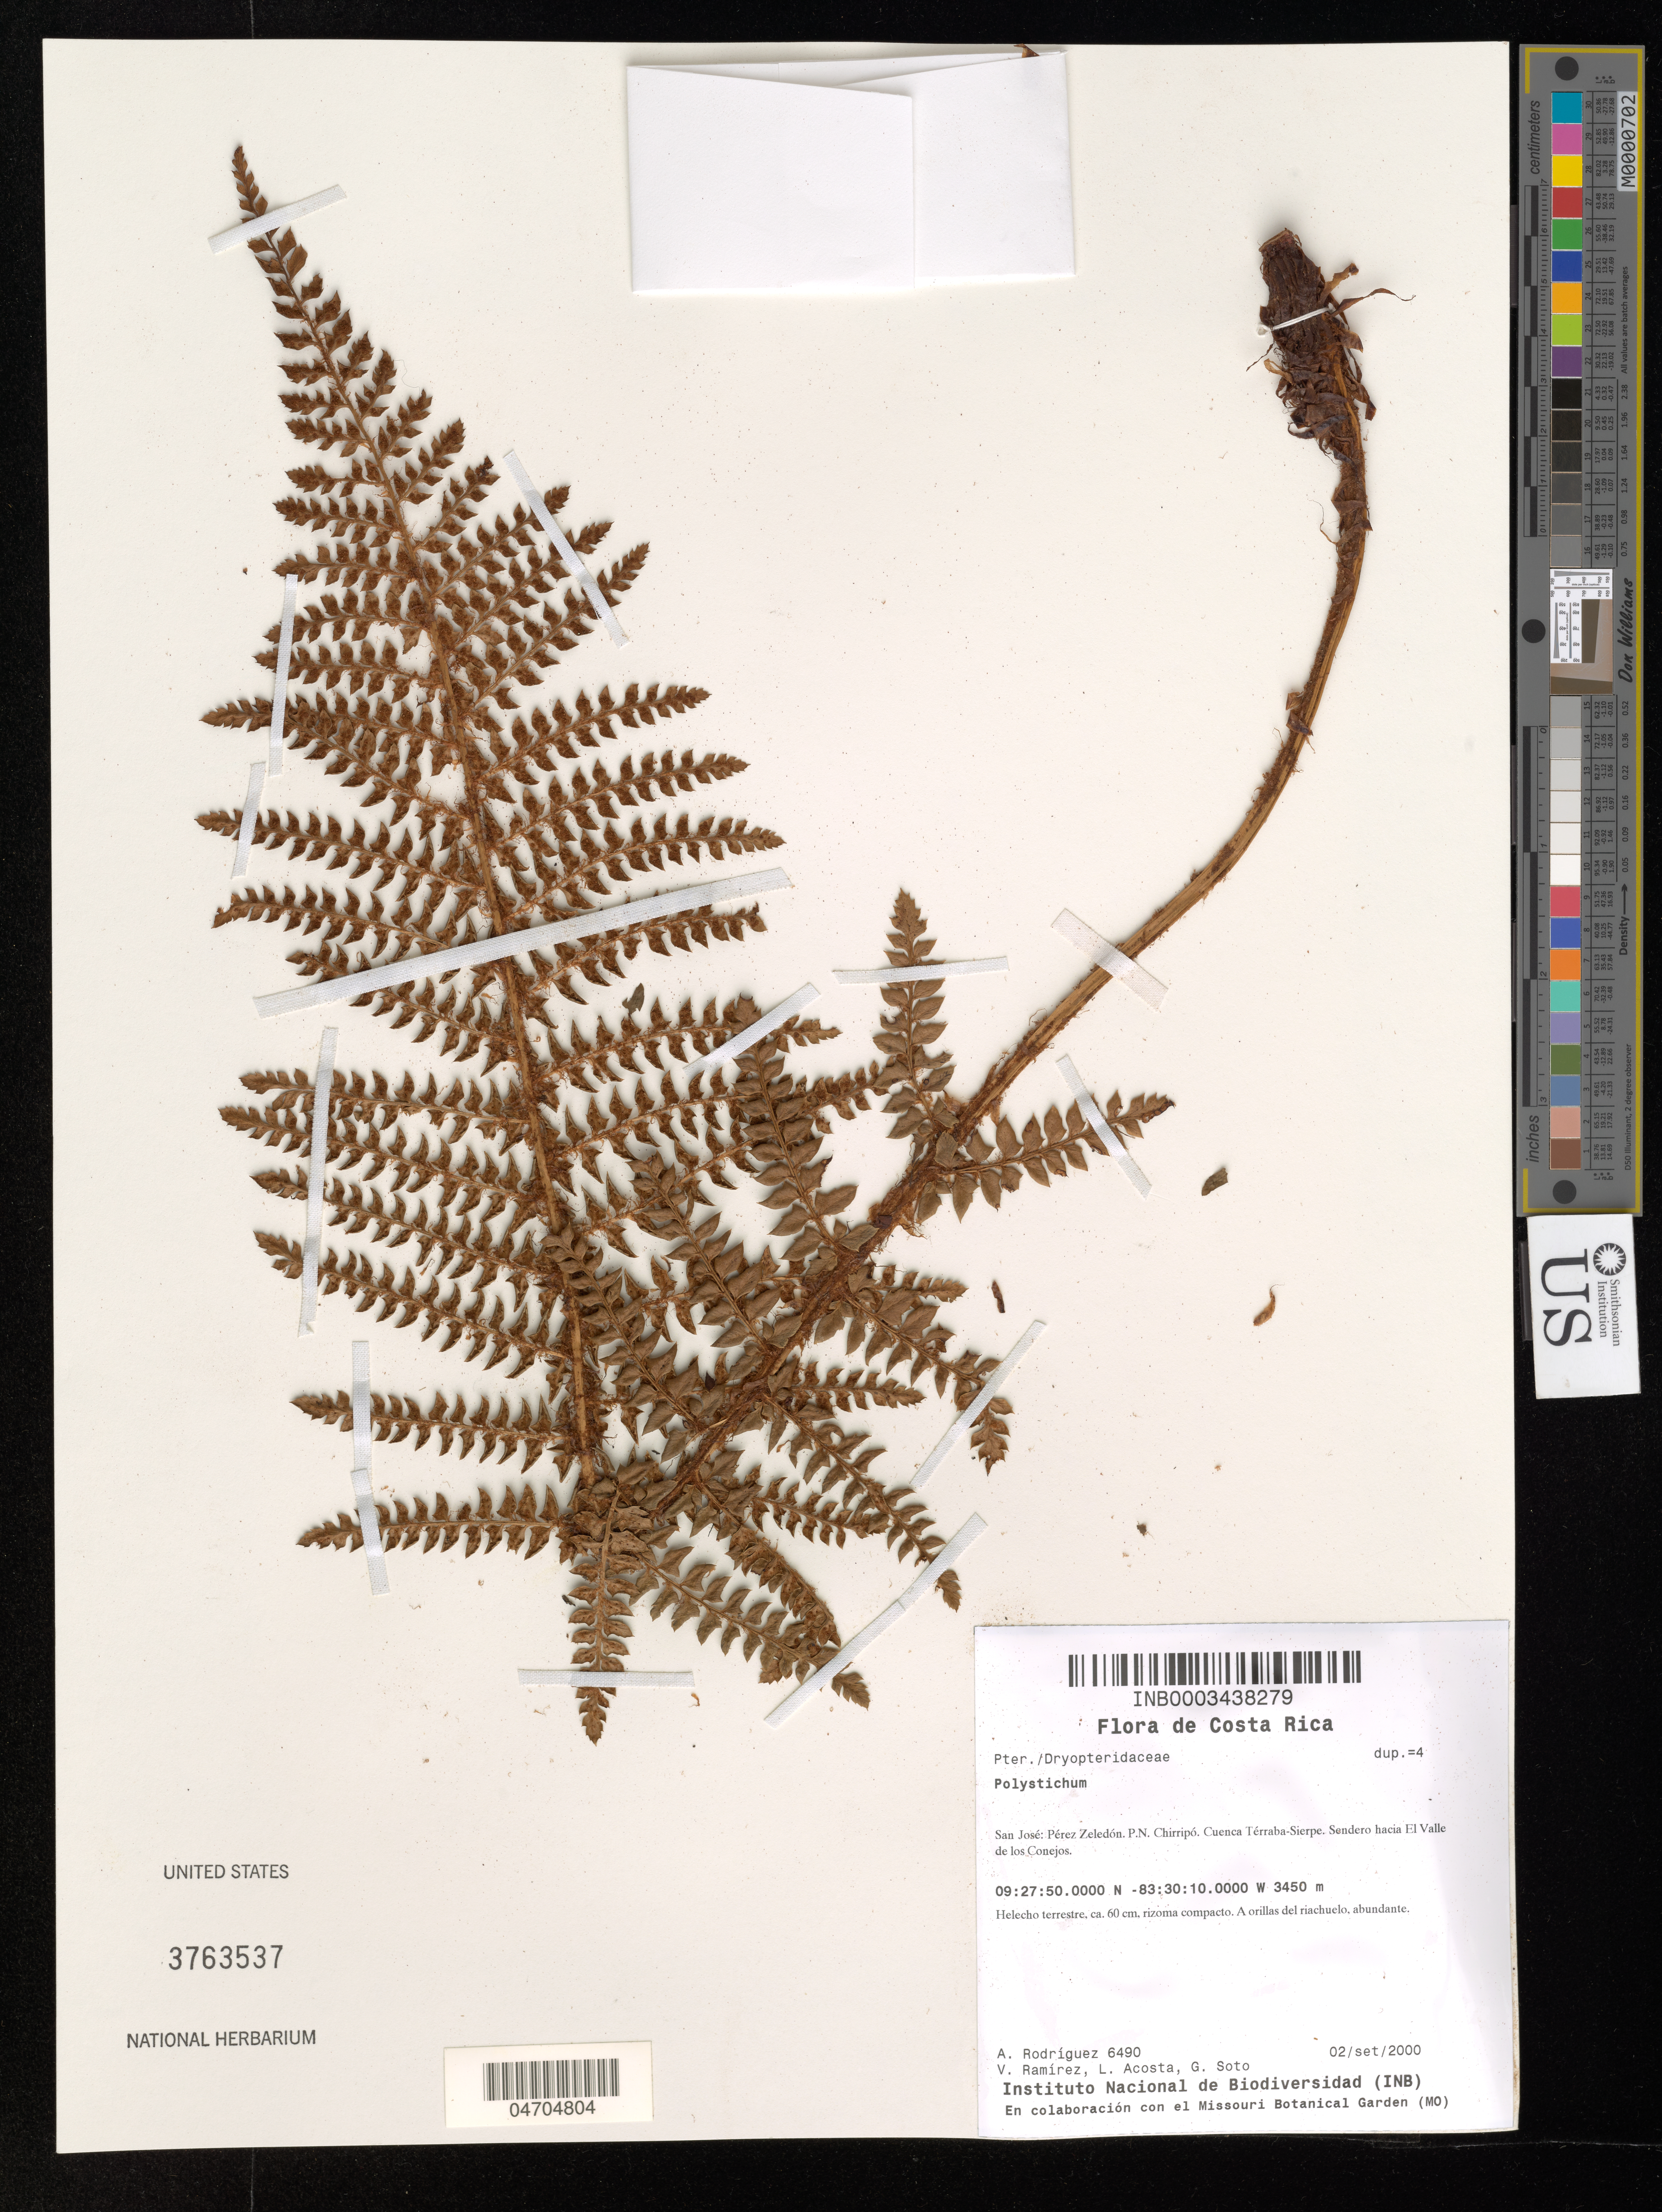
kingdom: Plantae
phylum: Tracheophyta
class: Polypodiopsida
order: Polypodiales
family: Dryopteridaceae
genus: Polystichum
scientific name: Polystichum sp.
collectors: A. Rodríguez, V. Ramirez, L. Acosta & G. Soto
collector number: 6490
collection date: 2000-09-02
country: Costa Rica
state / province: San José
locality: Pérez Zeledón. P. N. Chirripó. Cuenca Térraba-Sierpe. Sendero hacia El Valle de los Conejos.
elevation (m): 3450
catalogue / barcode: US 3763537